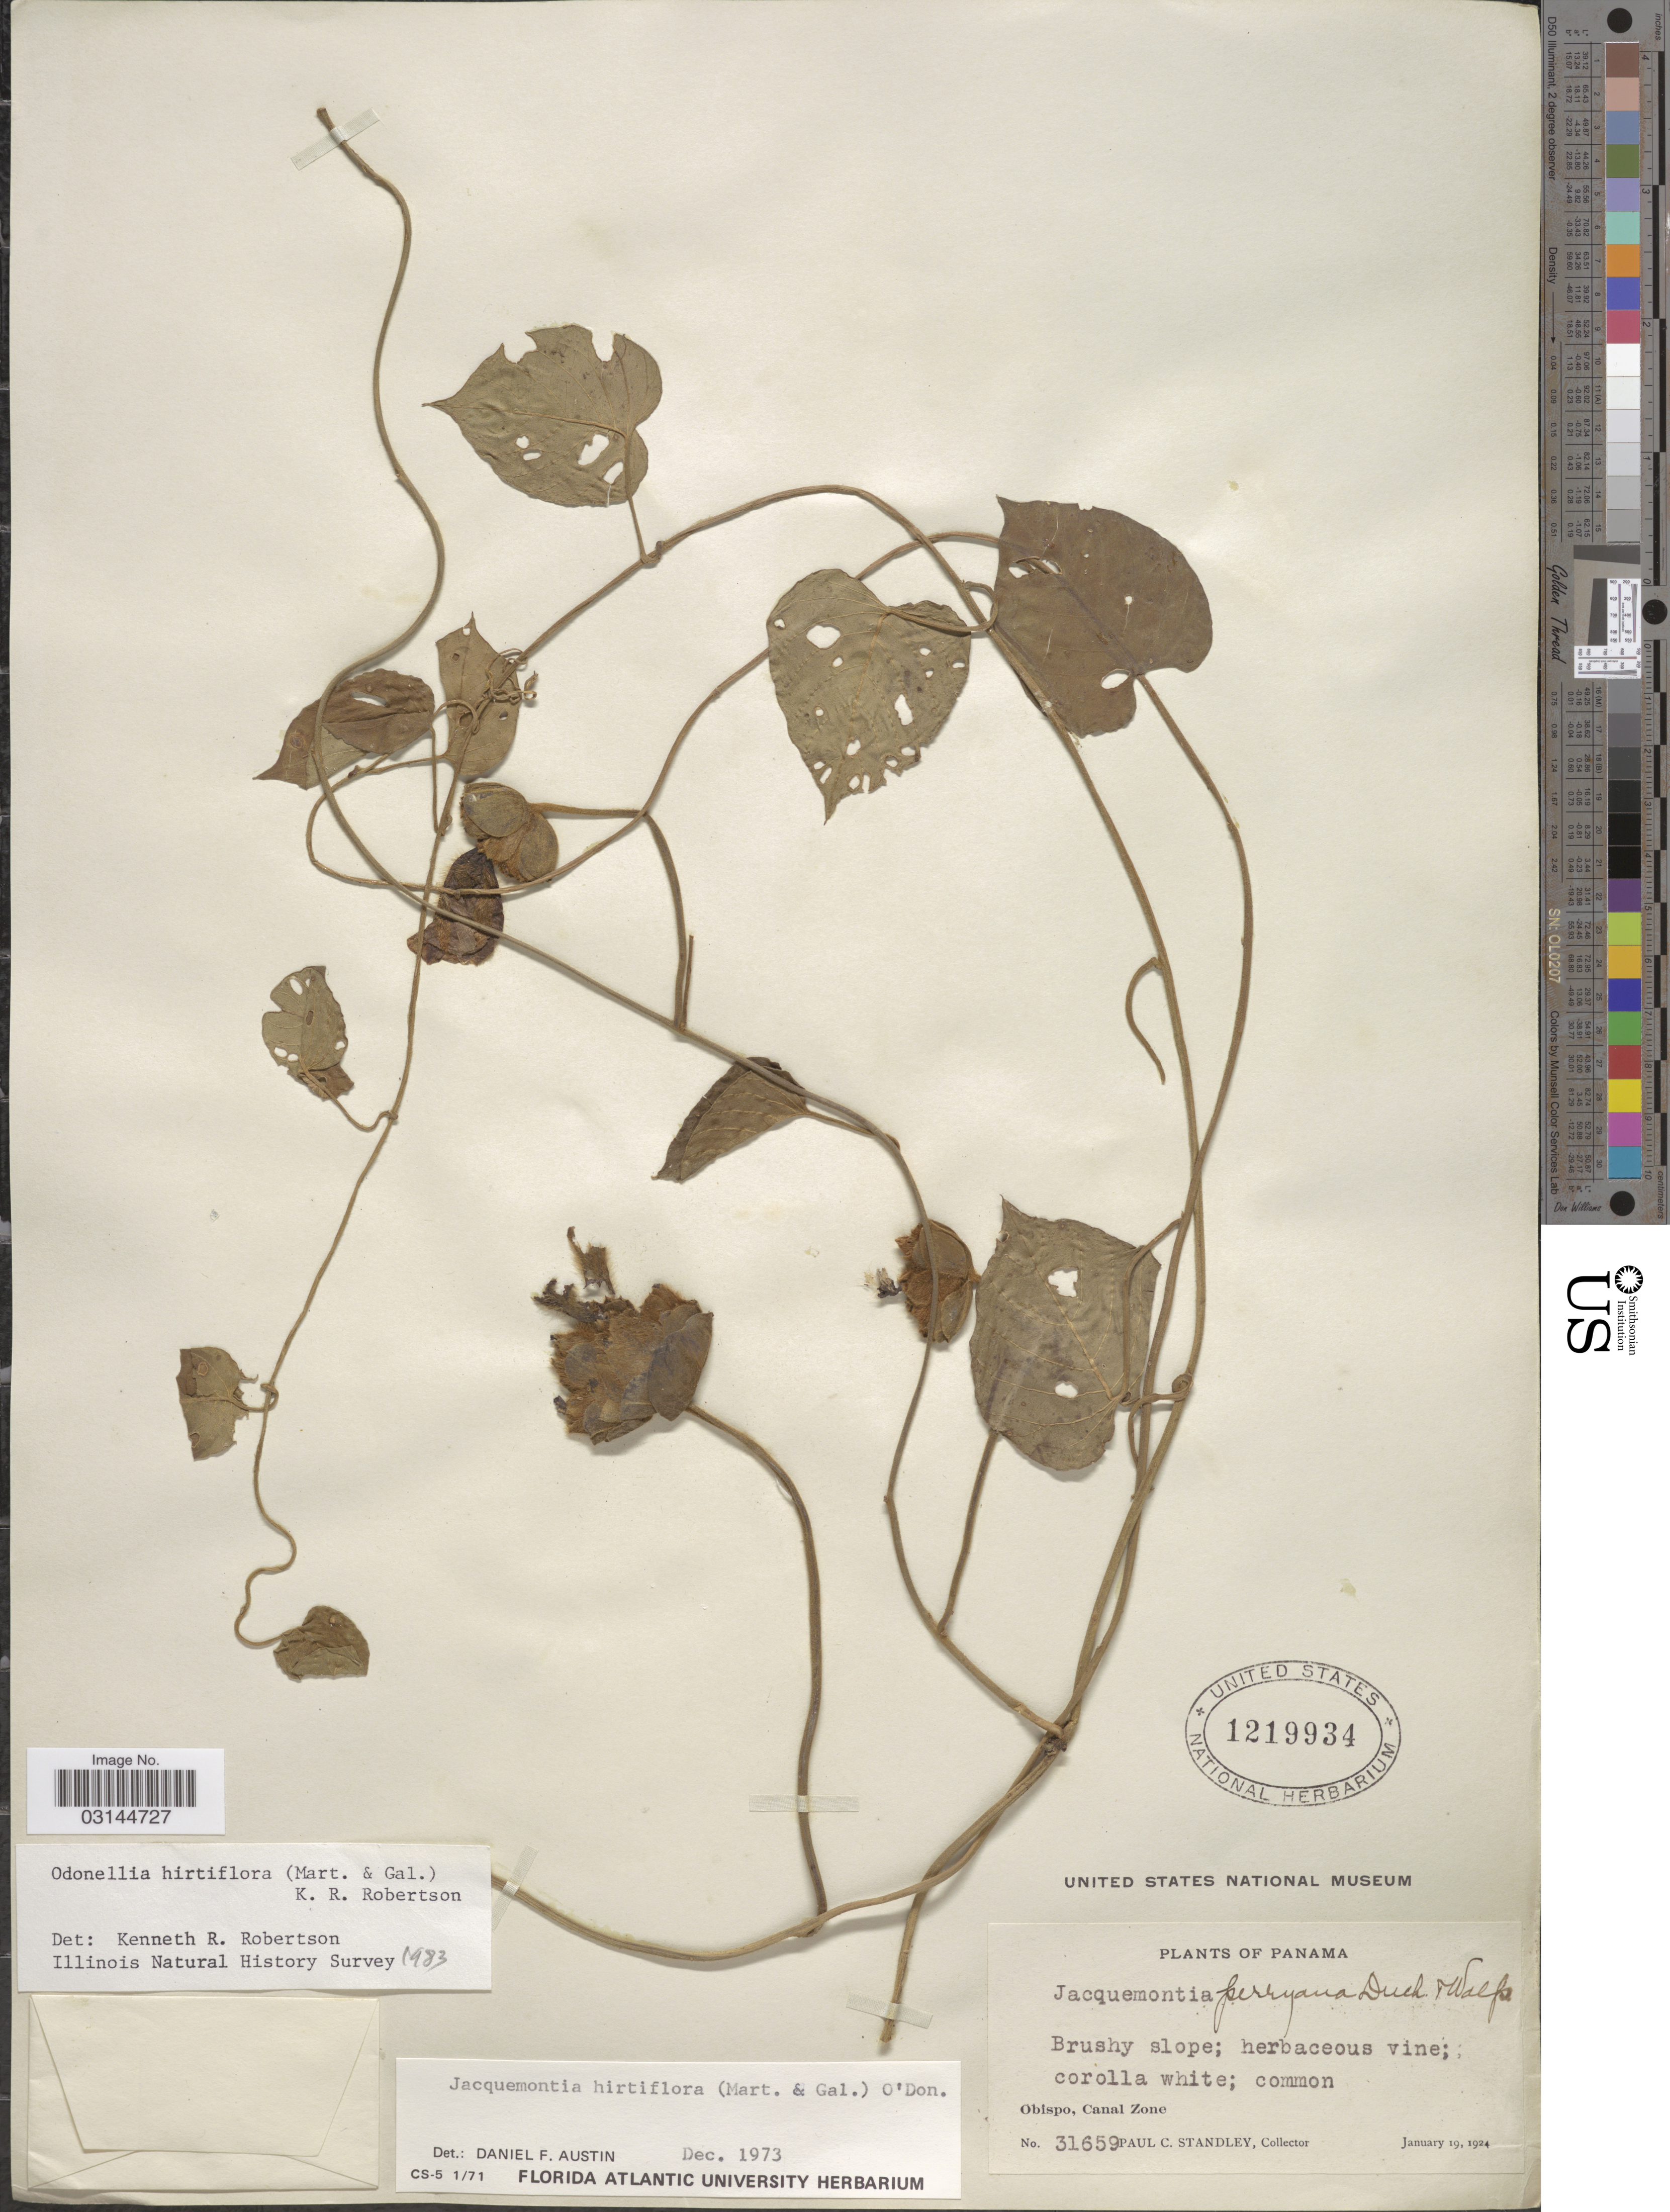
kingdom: Plantae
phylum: Tracheophyta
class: Magnoliopsida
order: Solanales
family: Convolvulaceae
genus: Odonellia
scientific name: Odonellia hirtiflora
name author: (M. Martens & Galeotti) K.R. Robertson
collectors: P. C. Standley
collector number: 31659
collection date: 1924-01-19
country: Panama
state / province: Colón / Panamá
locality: Obispo, Canal Zone.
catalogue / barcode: US 1219934